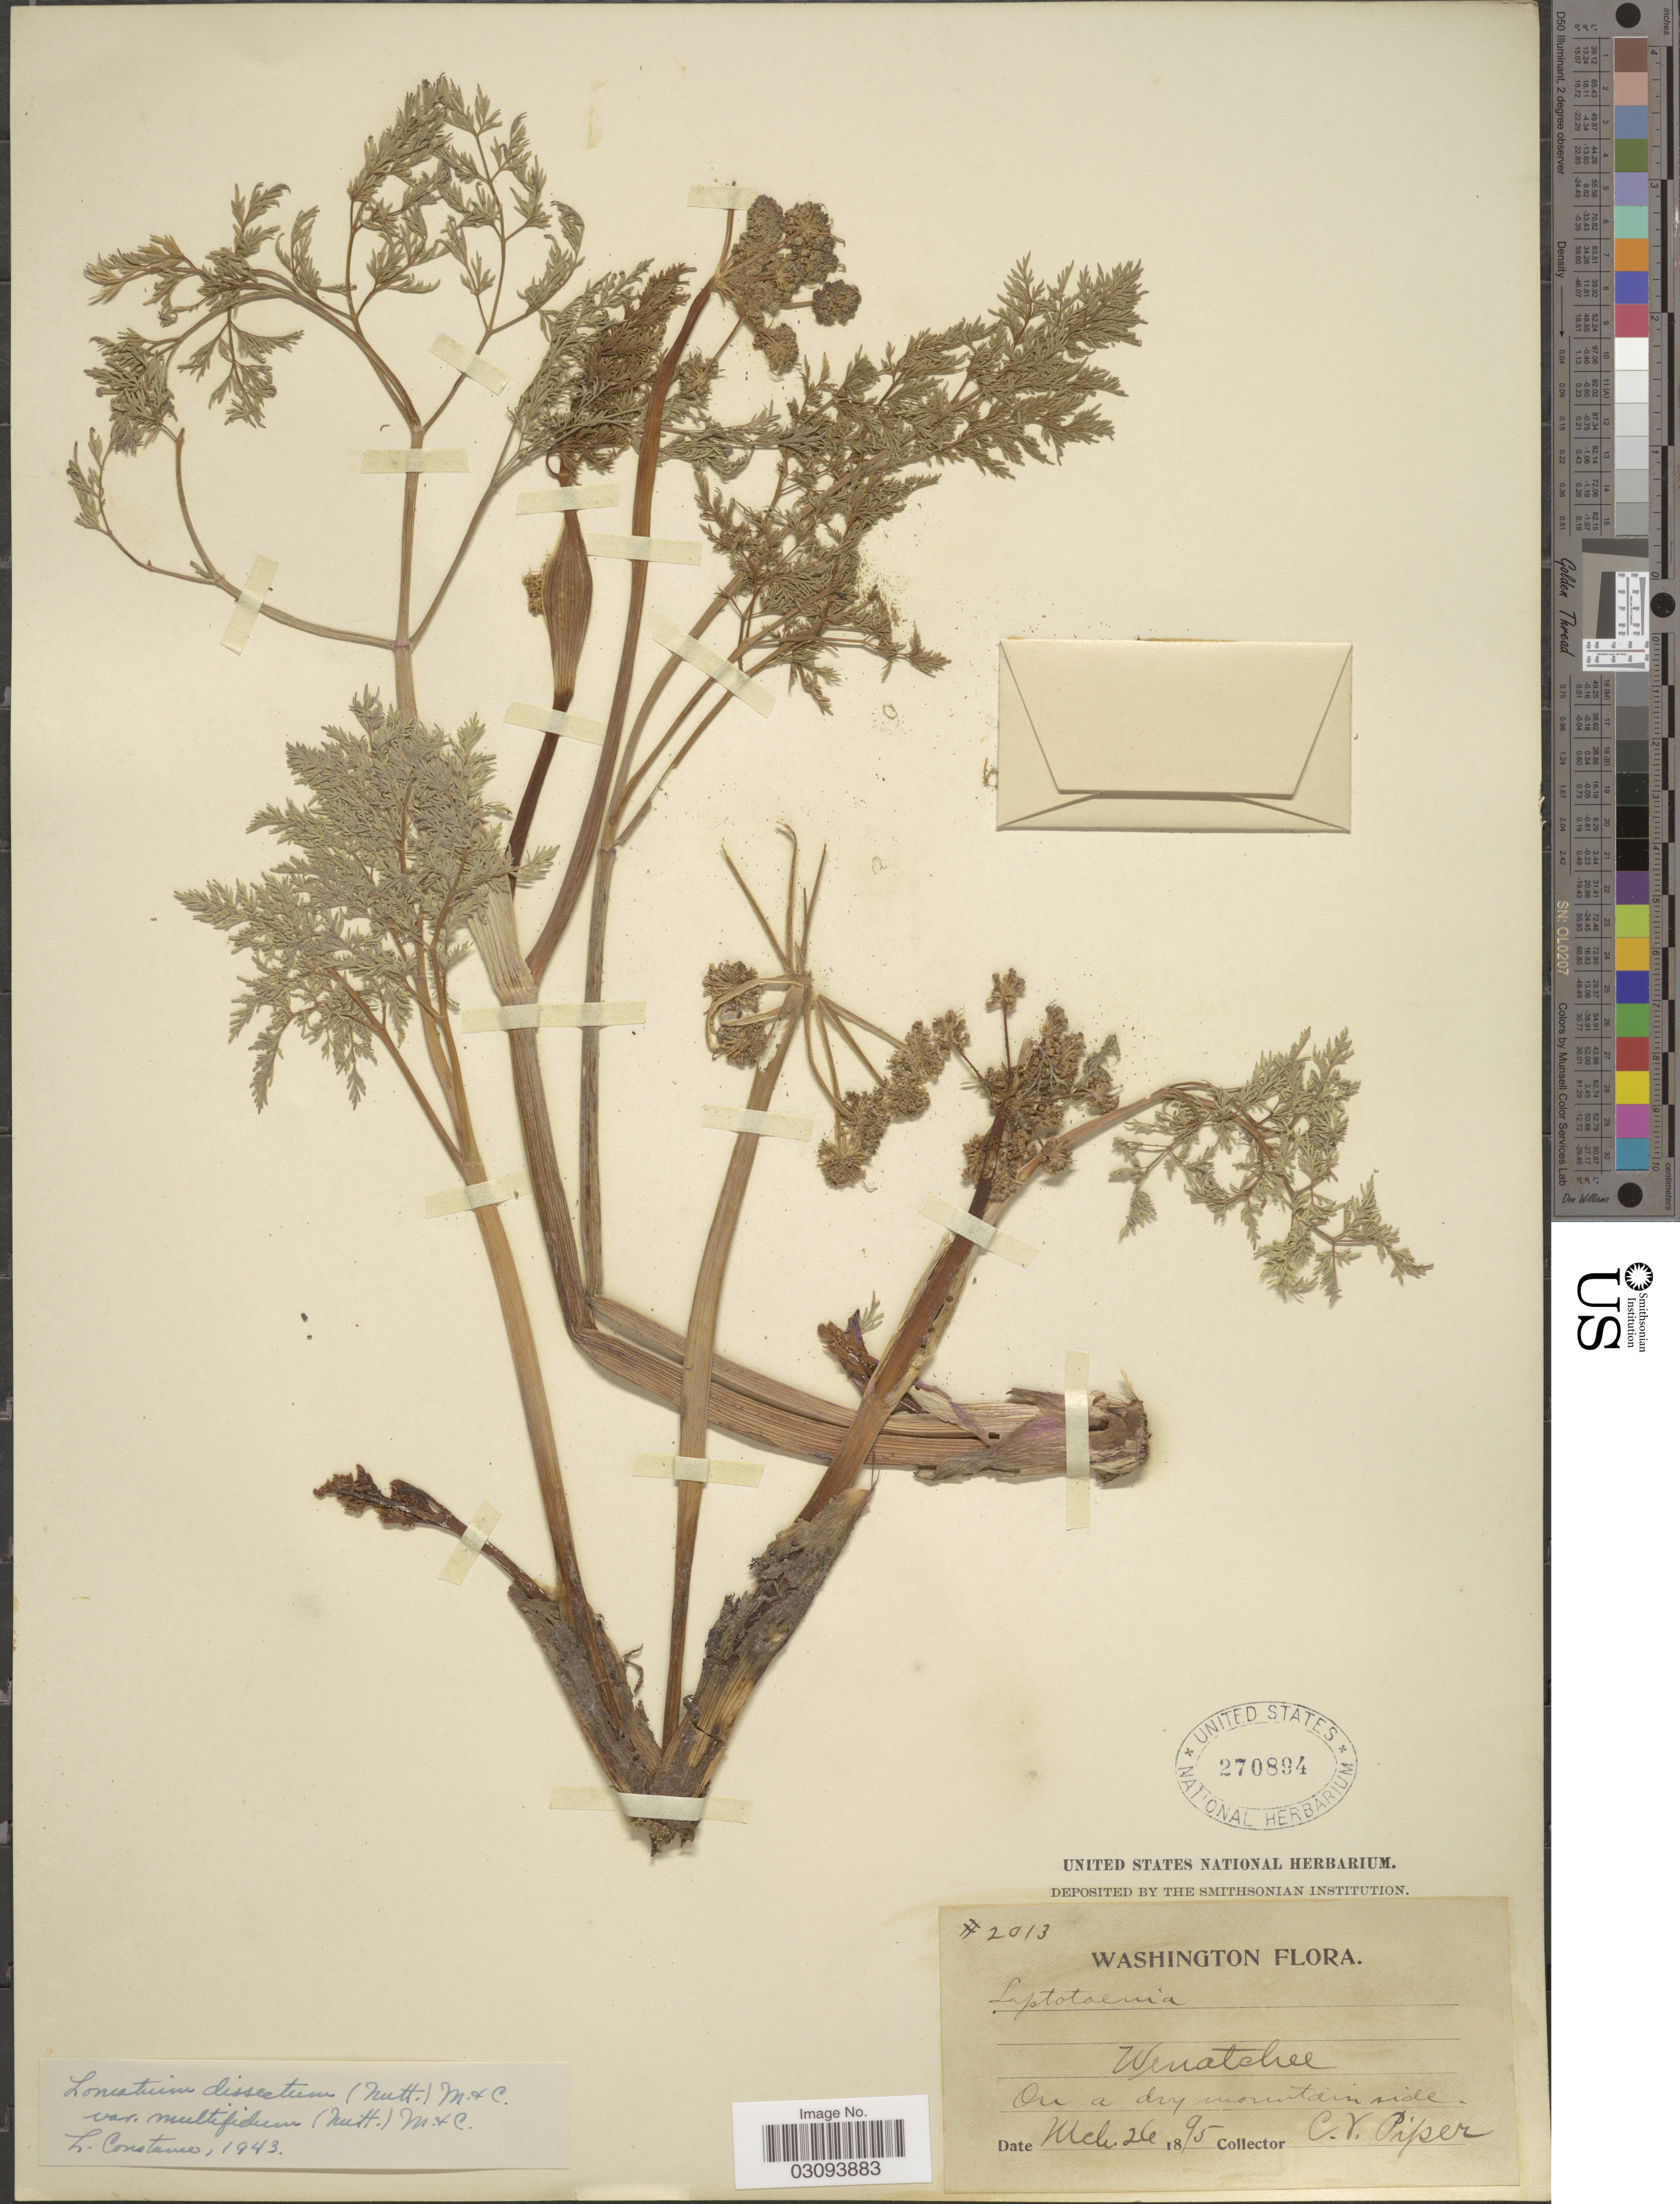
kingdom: Plantae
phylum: Tracheophyta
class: Magnoliopsida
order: Apiales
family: Apiaceae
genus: Lomatium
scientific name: Lomatium dissectum var. multifidum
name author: (Nutt.) Mathias & Constance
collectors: C. V. Piper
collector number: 2013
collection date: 1895-03-26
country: United States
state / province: Washington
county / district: Chelan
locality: Wenatchee. On a dry mountain side.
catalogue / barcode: US 270894